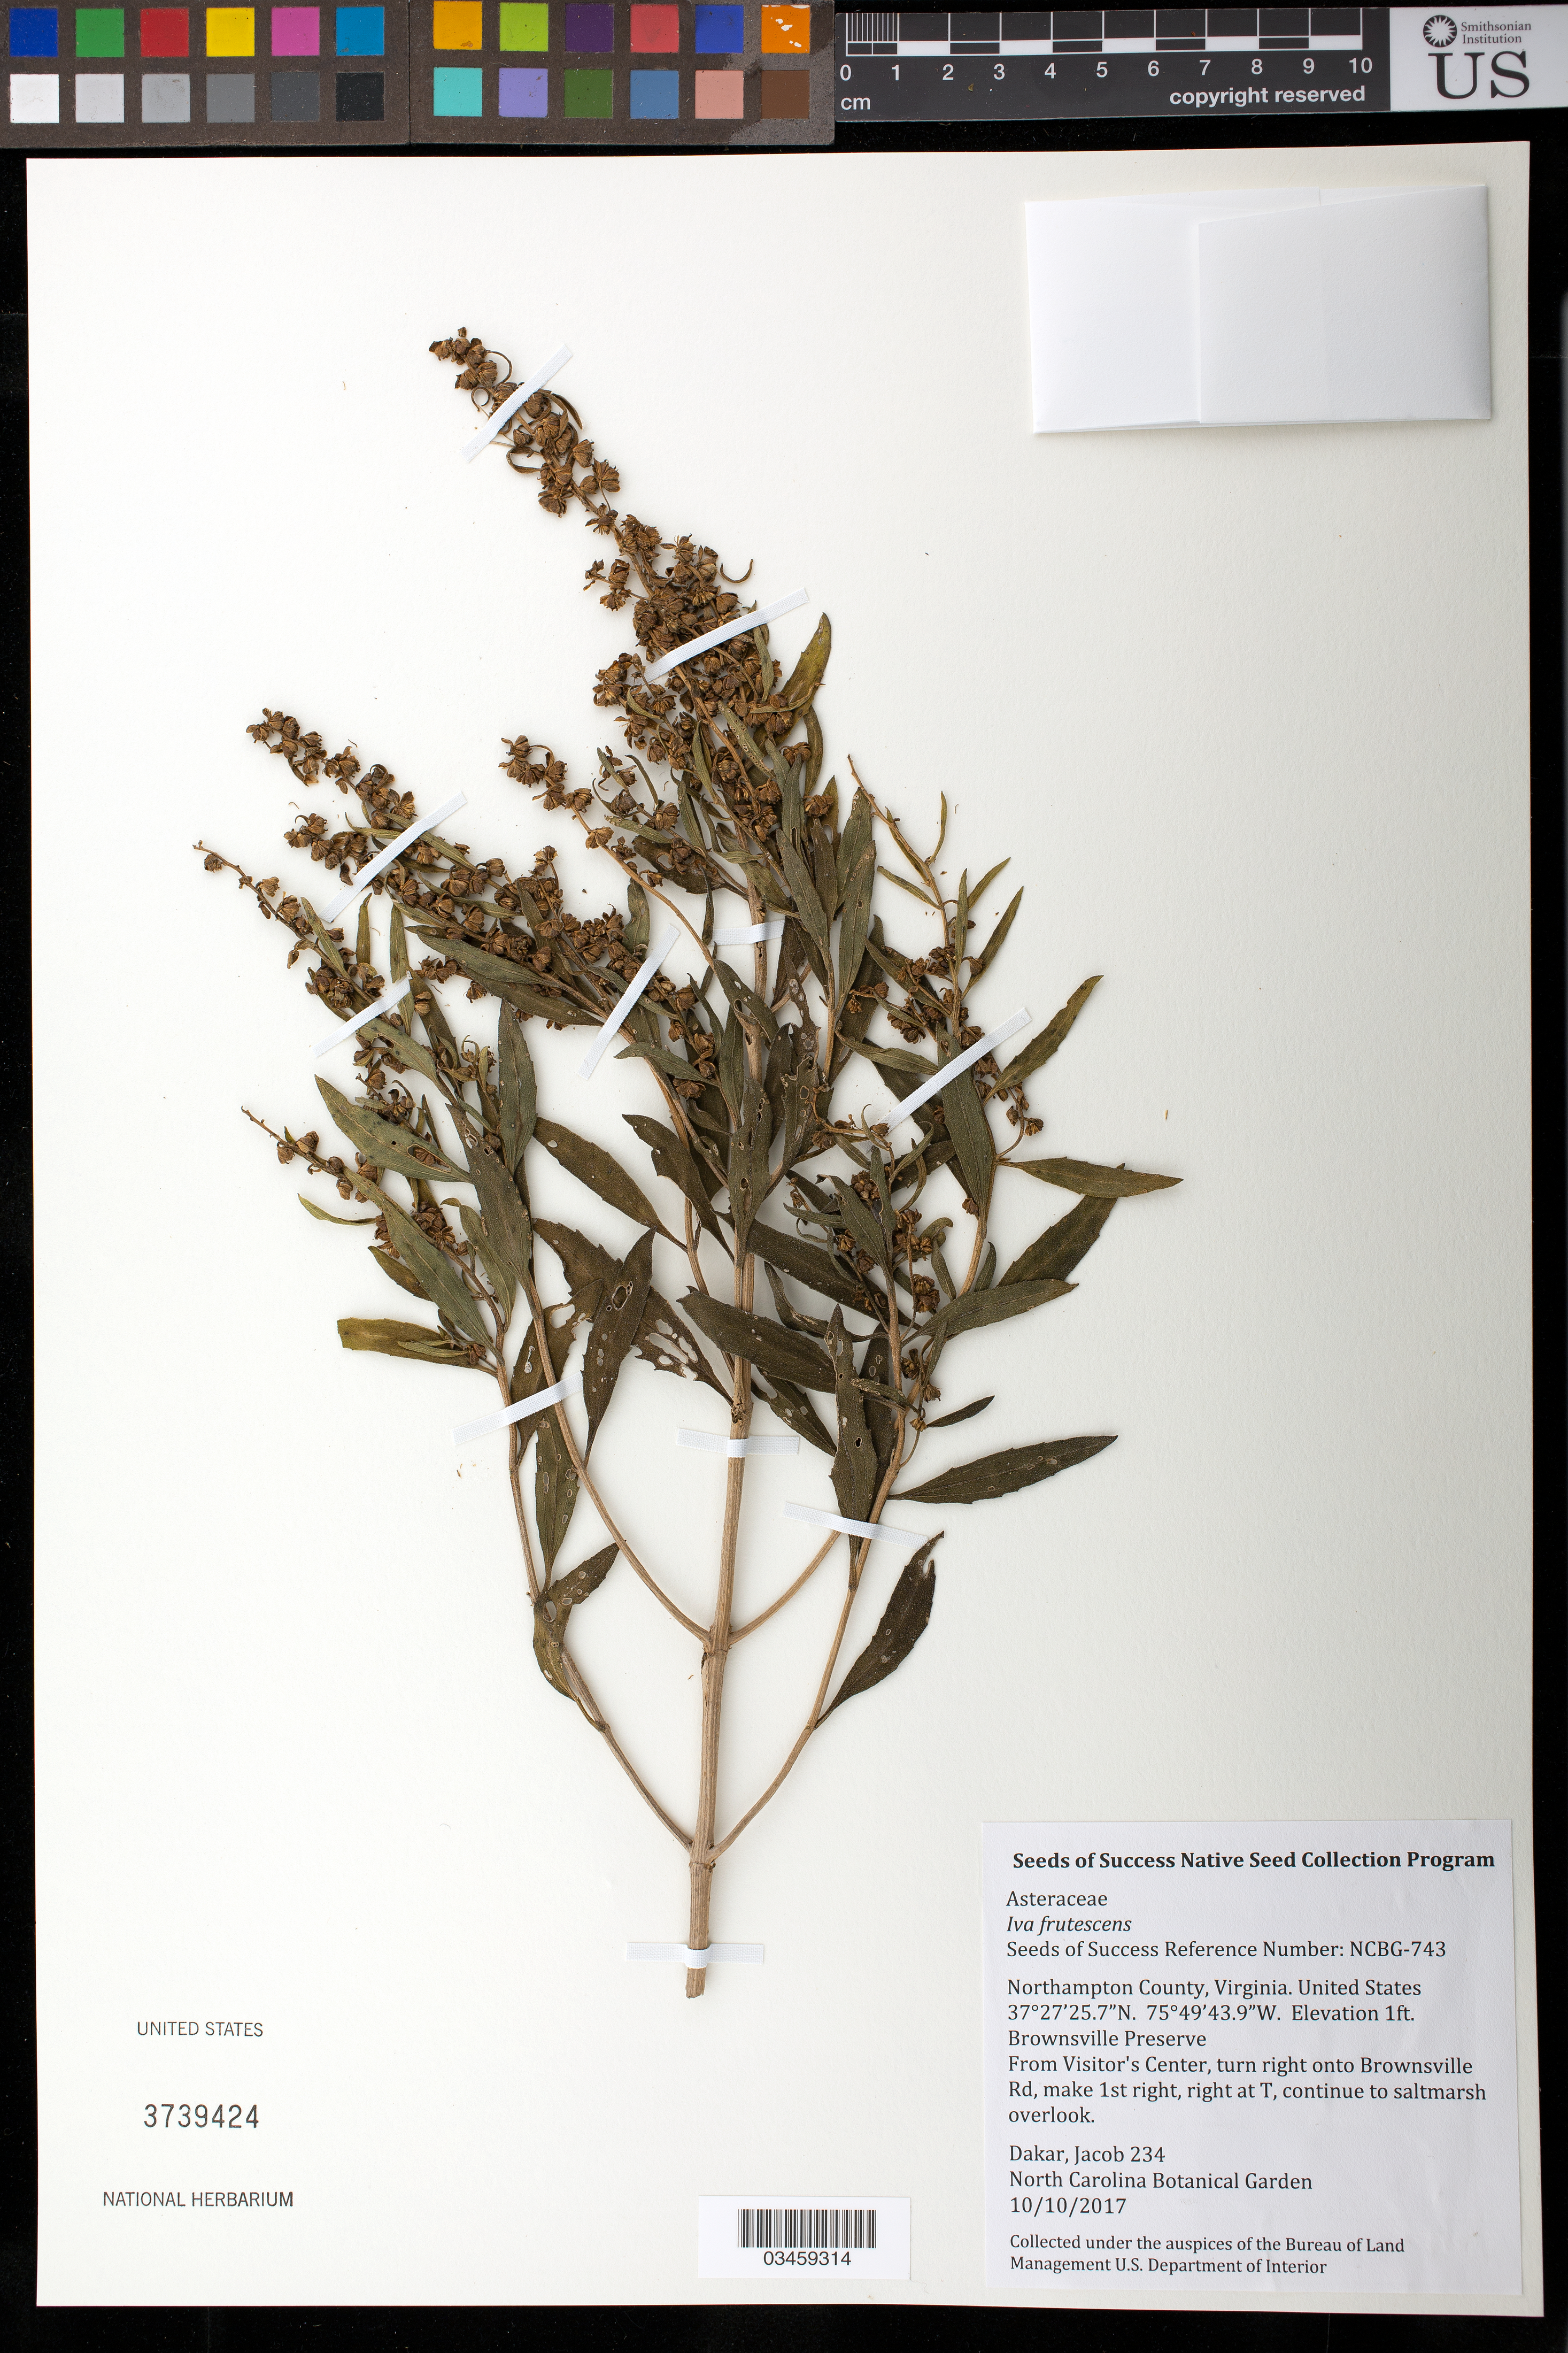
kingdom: Plantae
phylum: Tracheophyta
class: Magnoliopsida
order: Asterales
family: Asteraceae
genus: Iva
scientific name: Iva frutescens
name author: L.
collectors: J. Dakar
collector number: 234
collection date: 2017-10-10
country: United States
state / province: Virginia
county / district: Northampton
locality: Brownsville Preserve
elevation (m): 0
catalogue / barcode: US 3739416